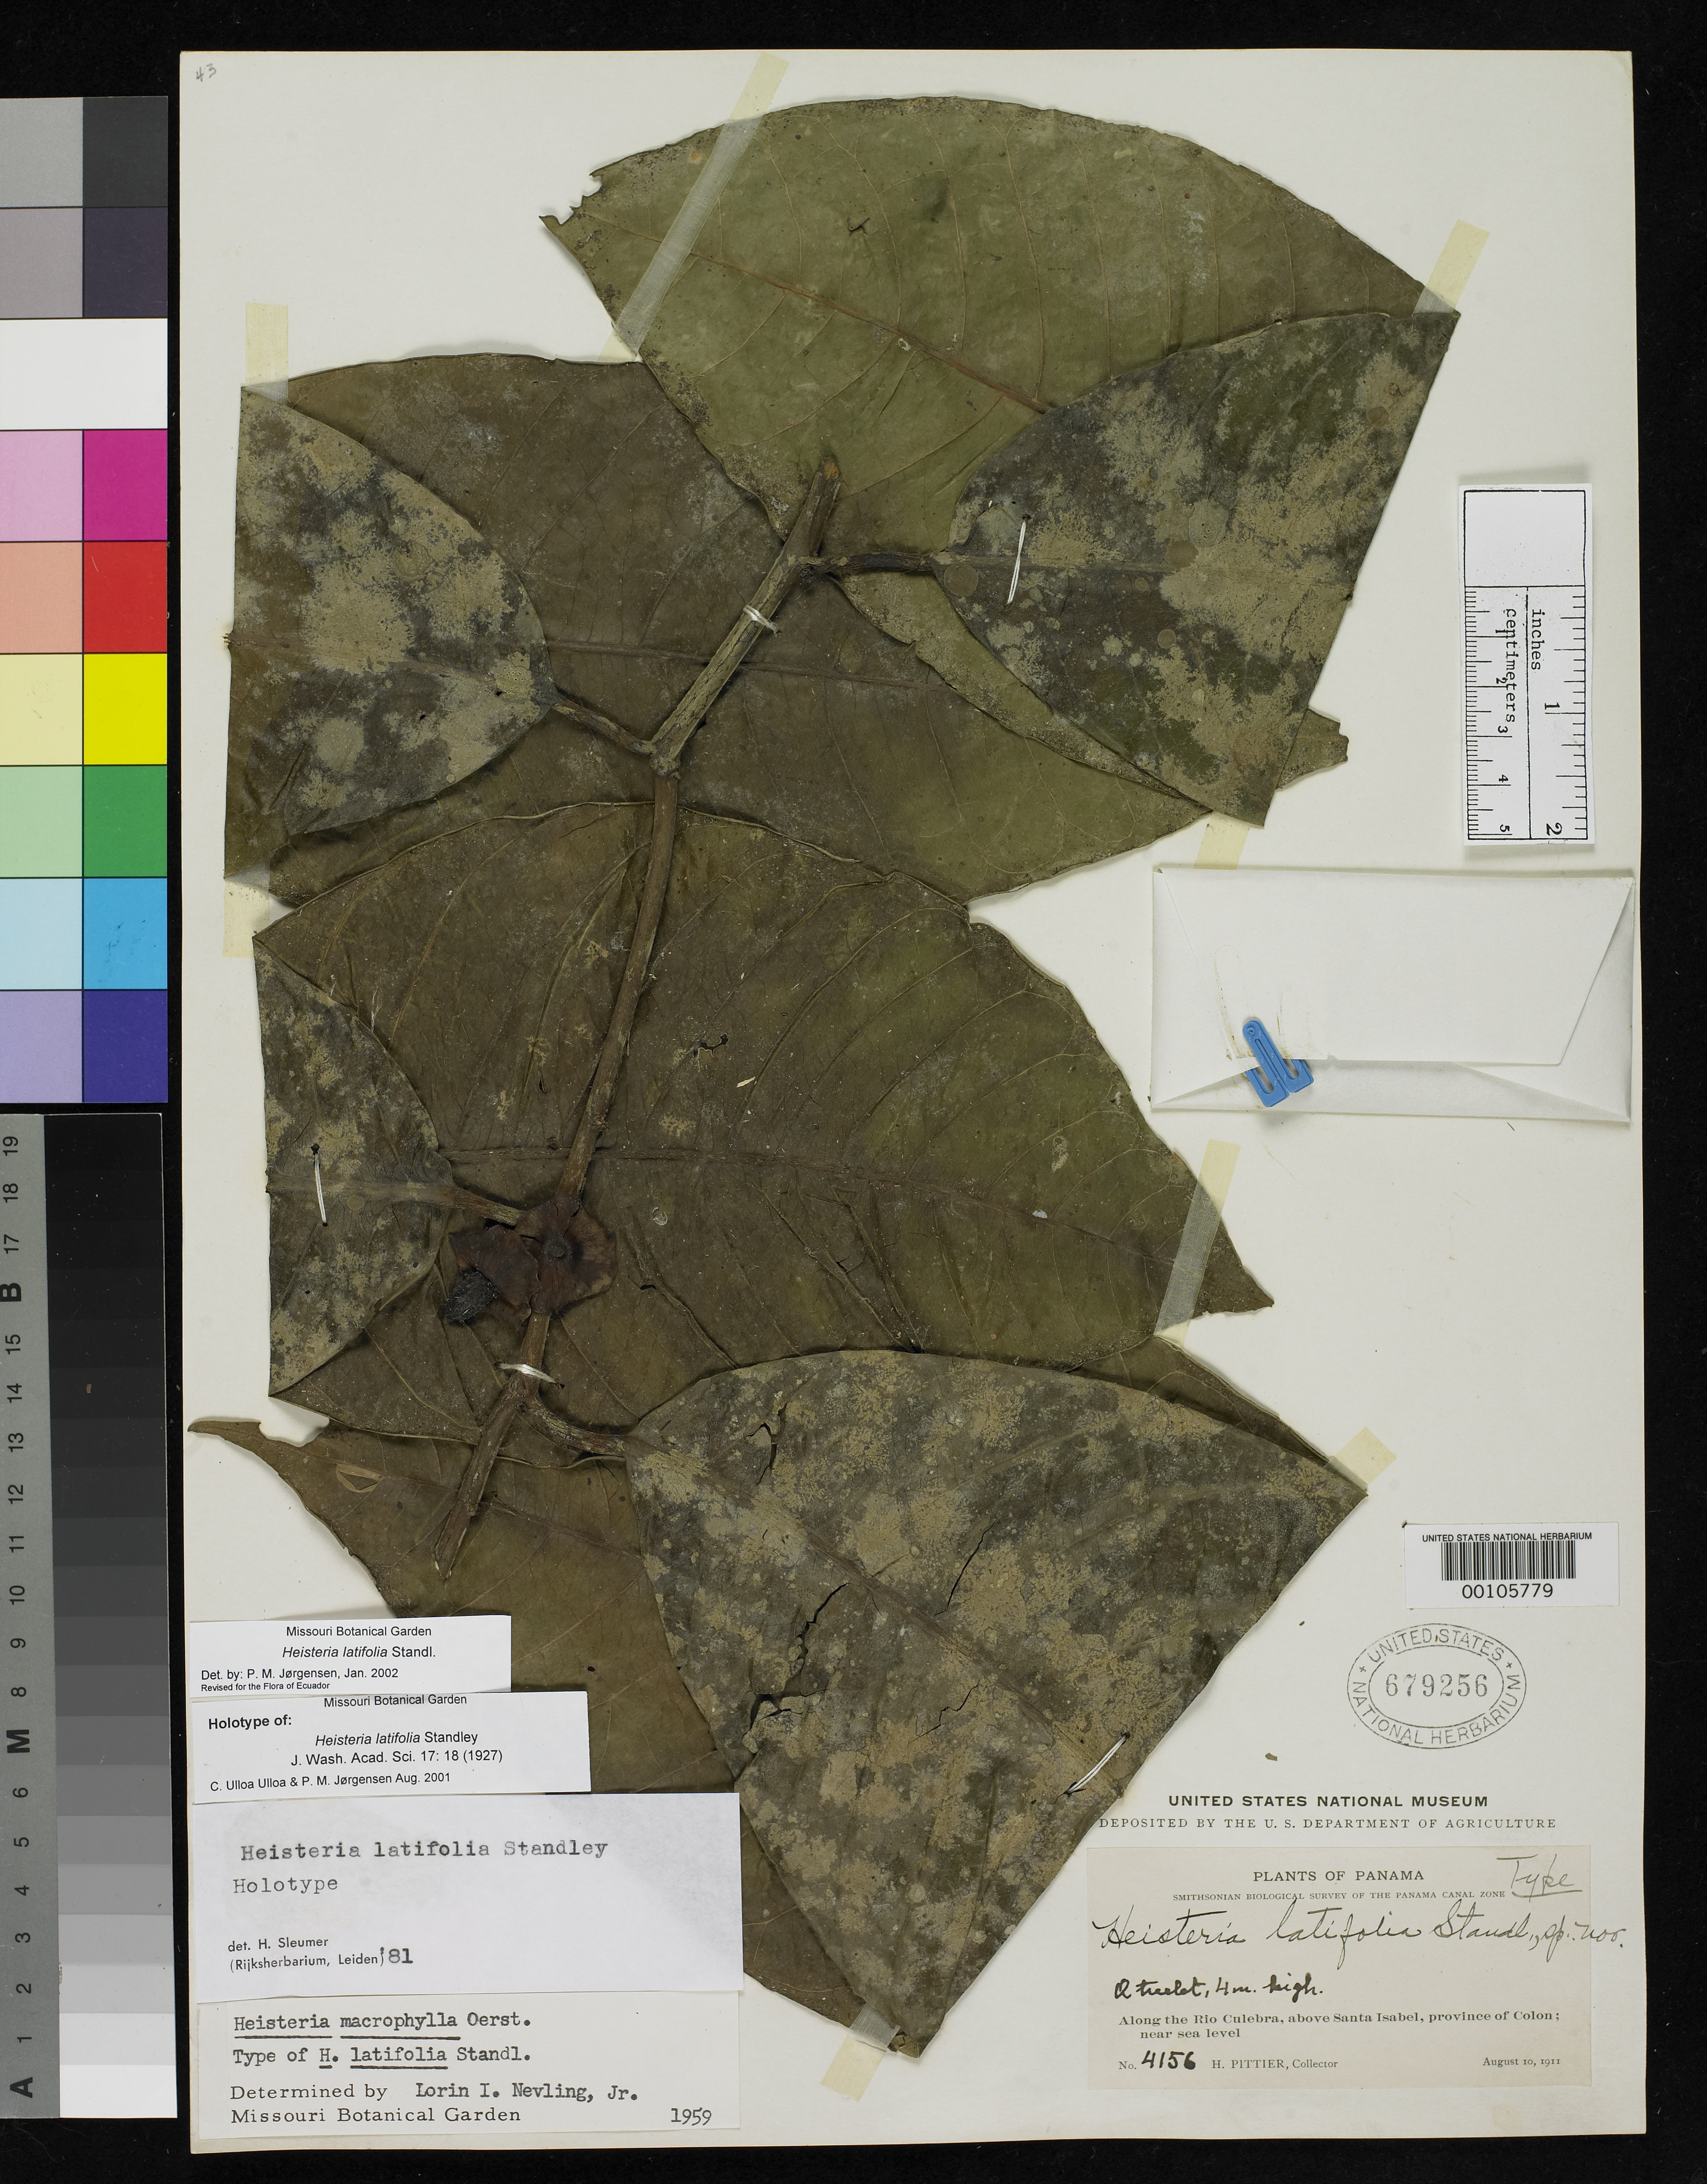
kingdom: Plantae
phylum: Tracheophyta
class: Magnoliopsida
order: Santalales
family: Erythropalaceae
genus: Heisteria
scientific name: Heisteria latifolia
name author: Standl.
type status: Holotype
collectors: H. F. Pittier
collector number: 4156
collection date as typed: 10 Aug 1911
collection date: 1911-08-10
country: Panama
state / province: Colón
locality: Along Rio Culebra Isabel.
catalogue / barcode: US 679256